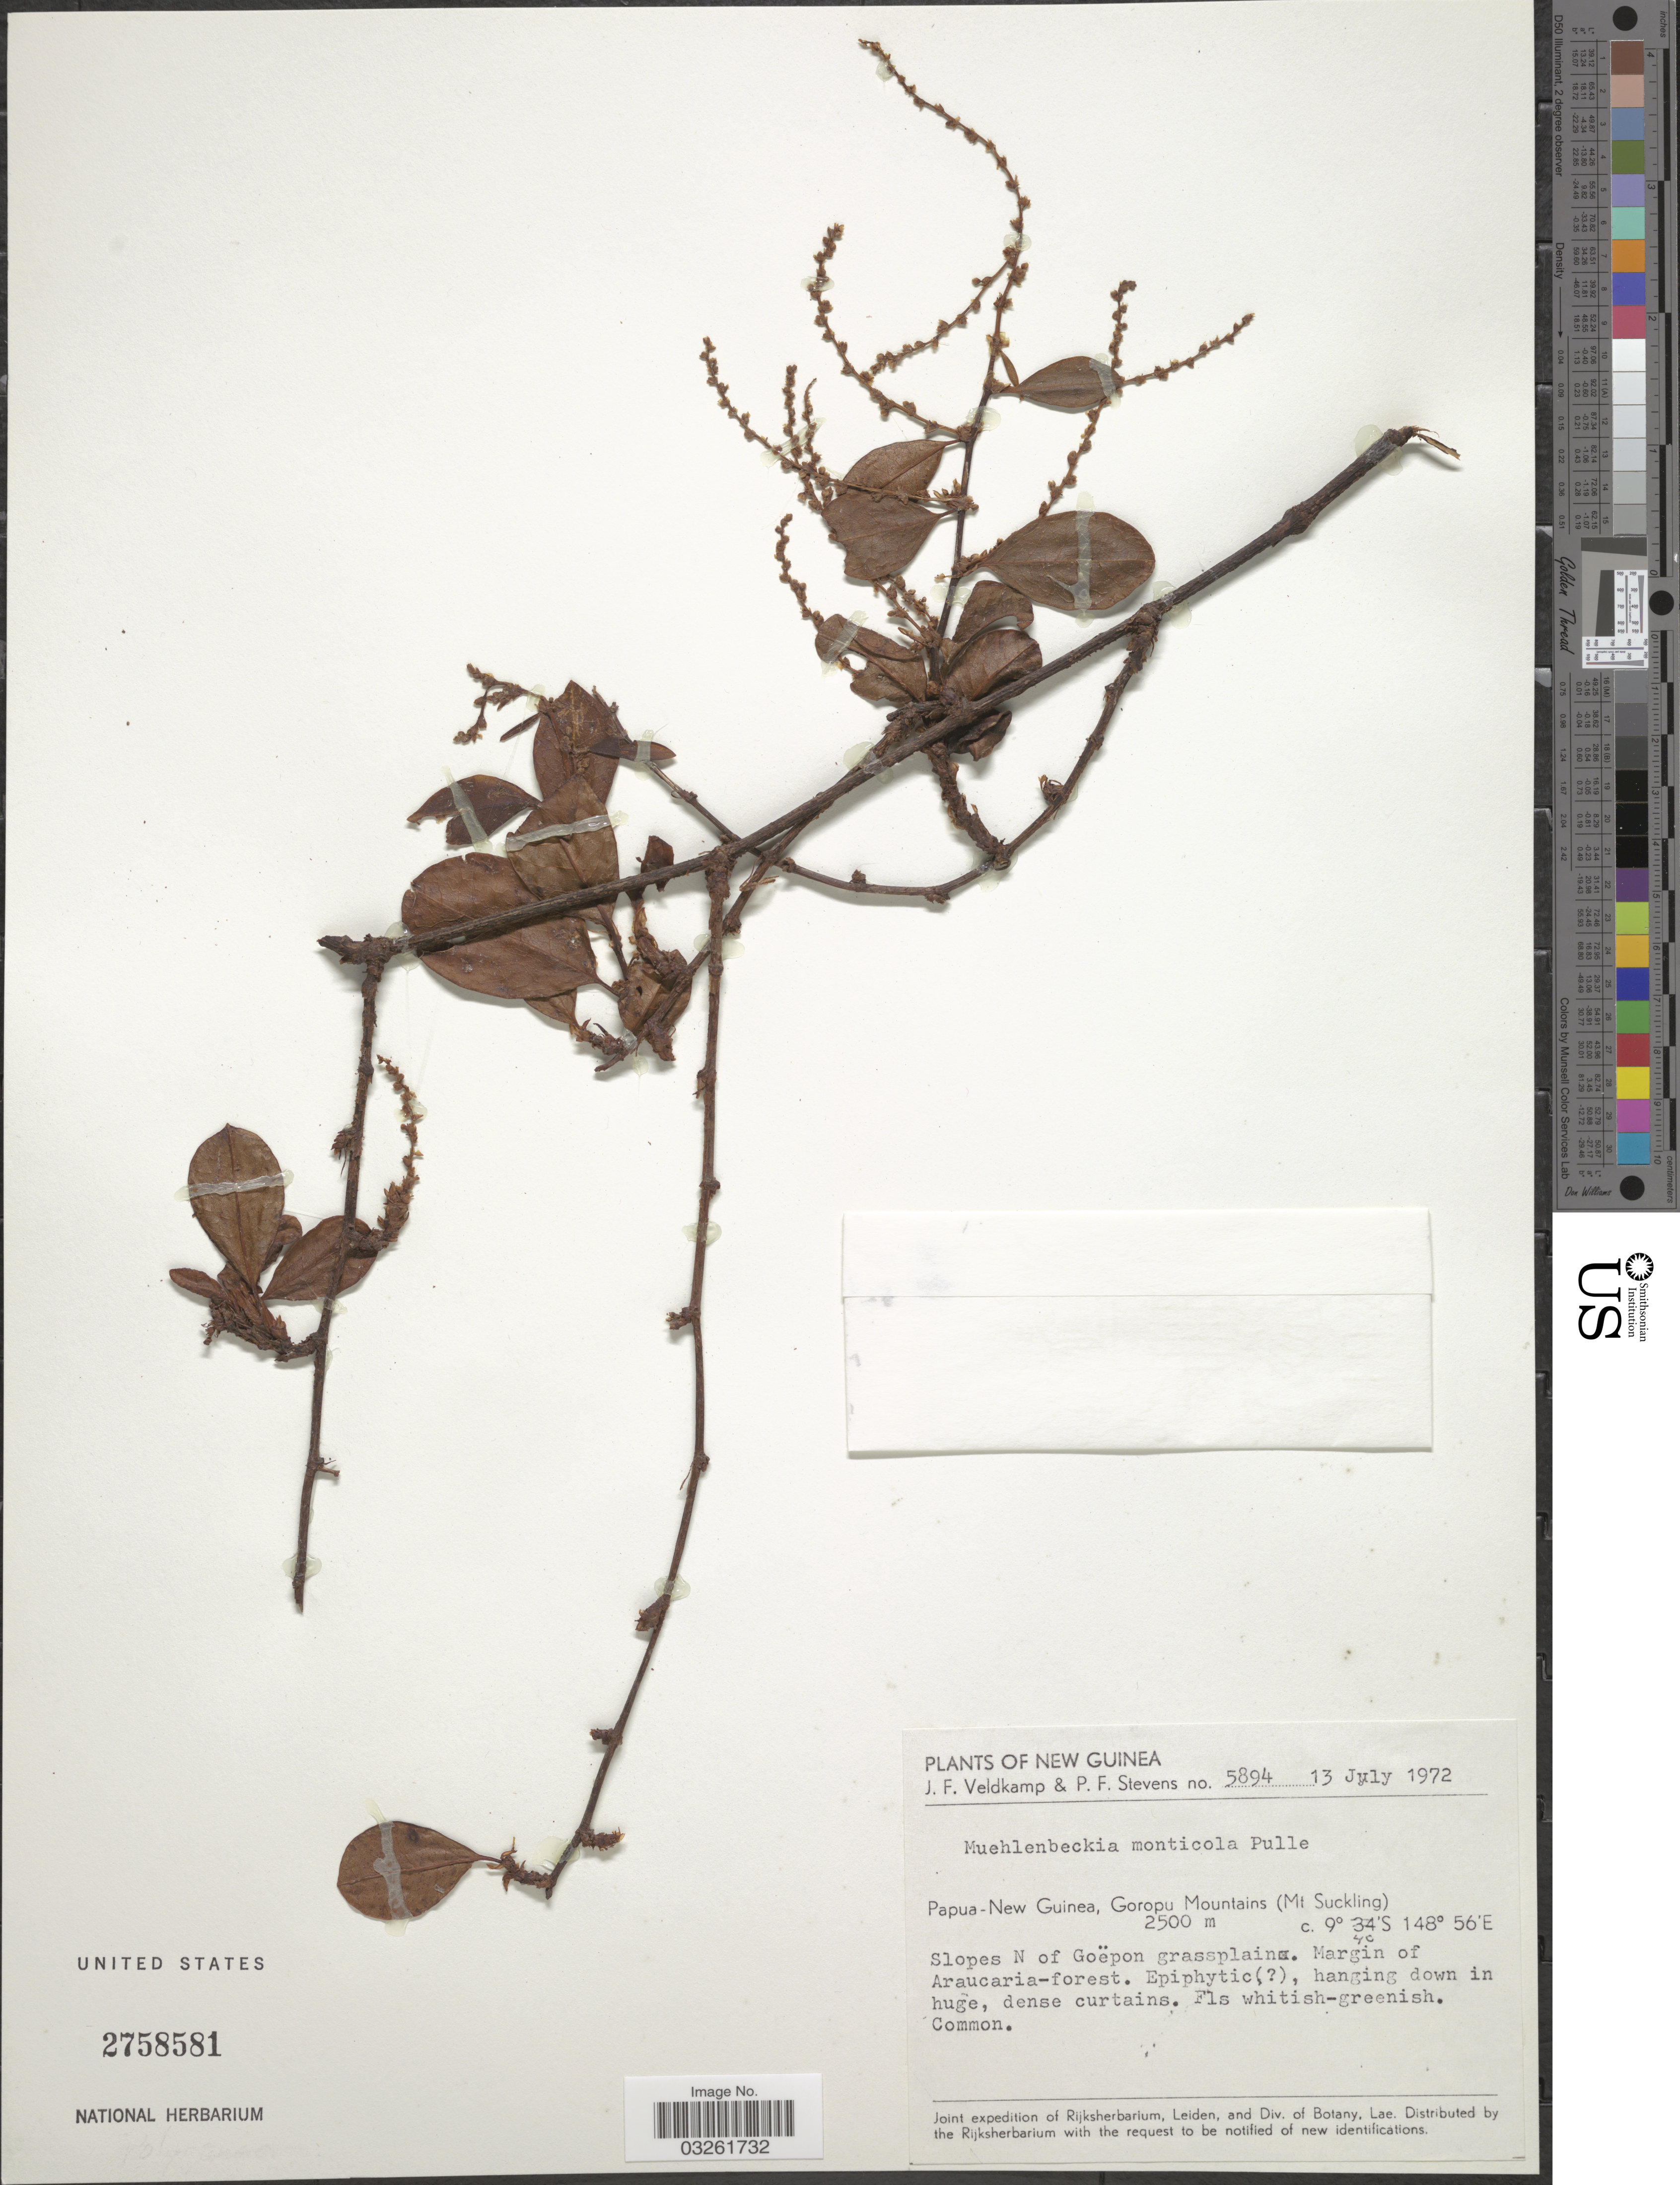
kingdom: Plantae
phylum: Tracheophyta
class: Magnoliopsida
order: Caryophyllales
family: Polygonaceae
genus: Muehlenbeckia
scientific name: Muehlenbeckia monticola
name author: Pulle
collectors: J. F. Veldkamp & P. F. Stevens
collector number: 5894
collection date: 1972-07-13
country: Papua New Guinea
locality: New Guinea. Papua-New Guinea, Goropu Mountains (Mt. Suckling).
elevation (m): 2500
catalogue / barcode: US 2758581